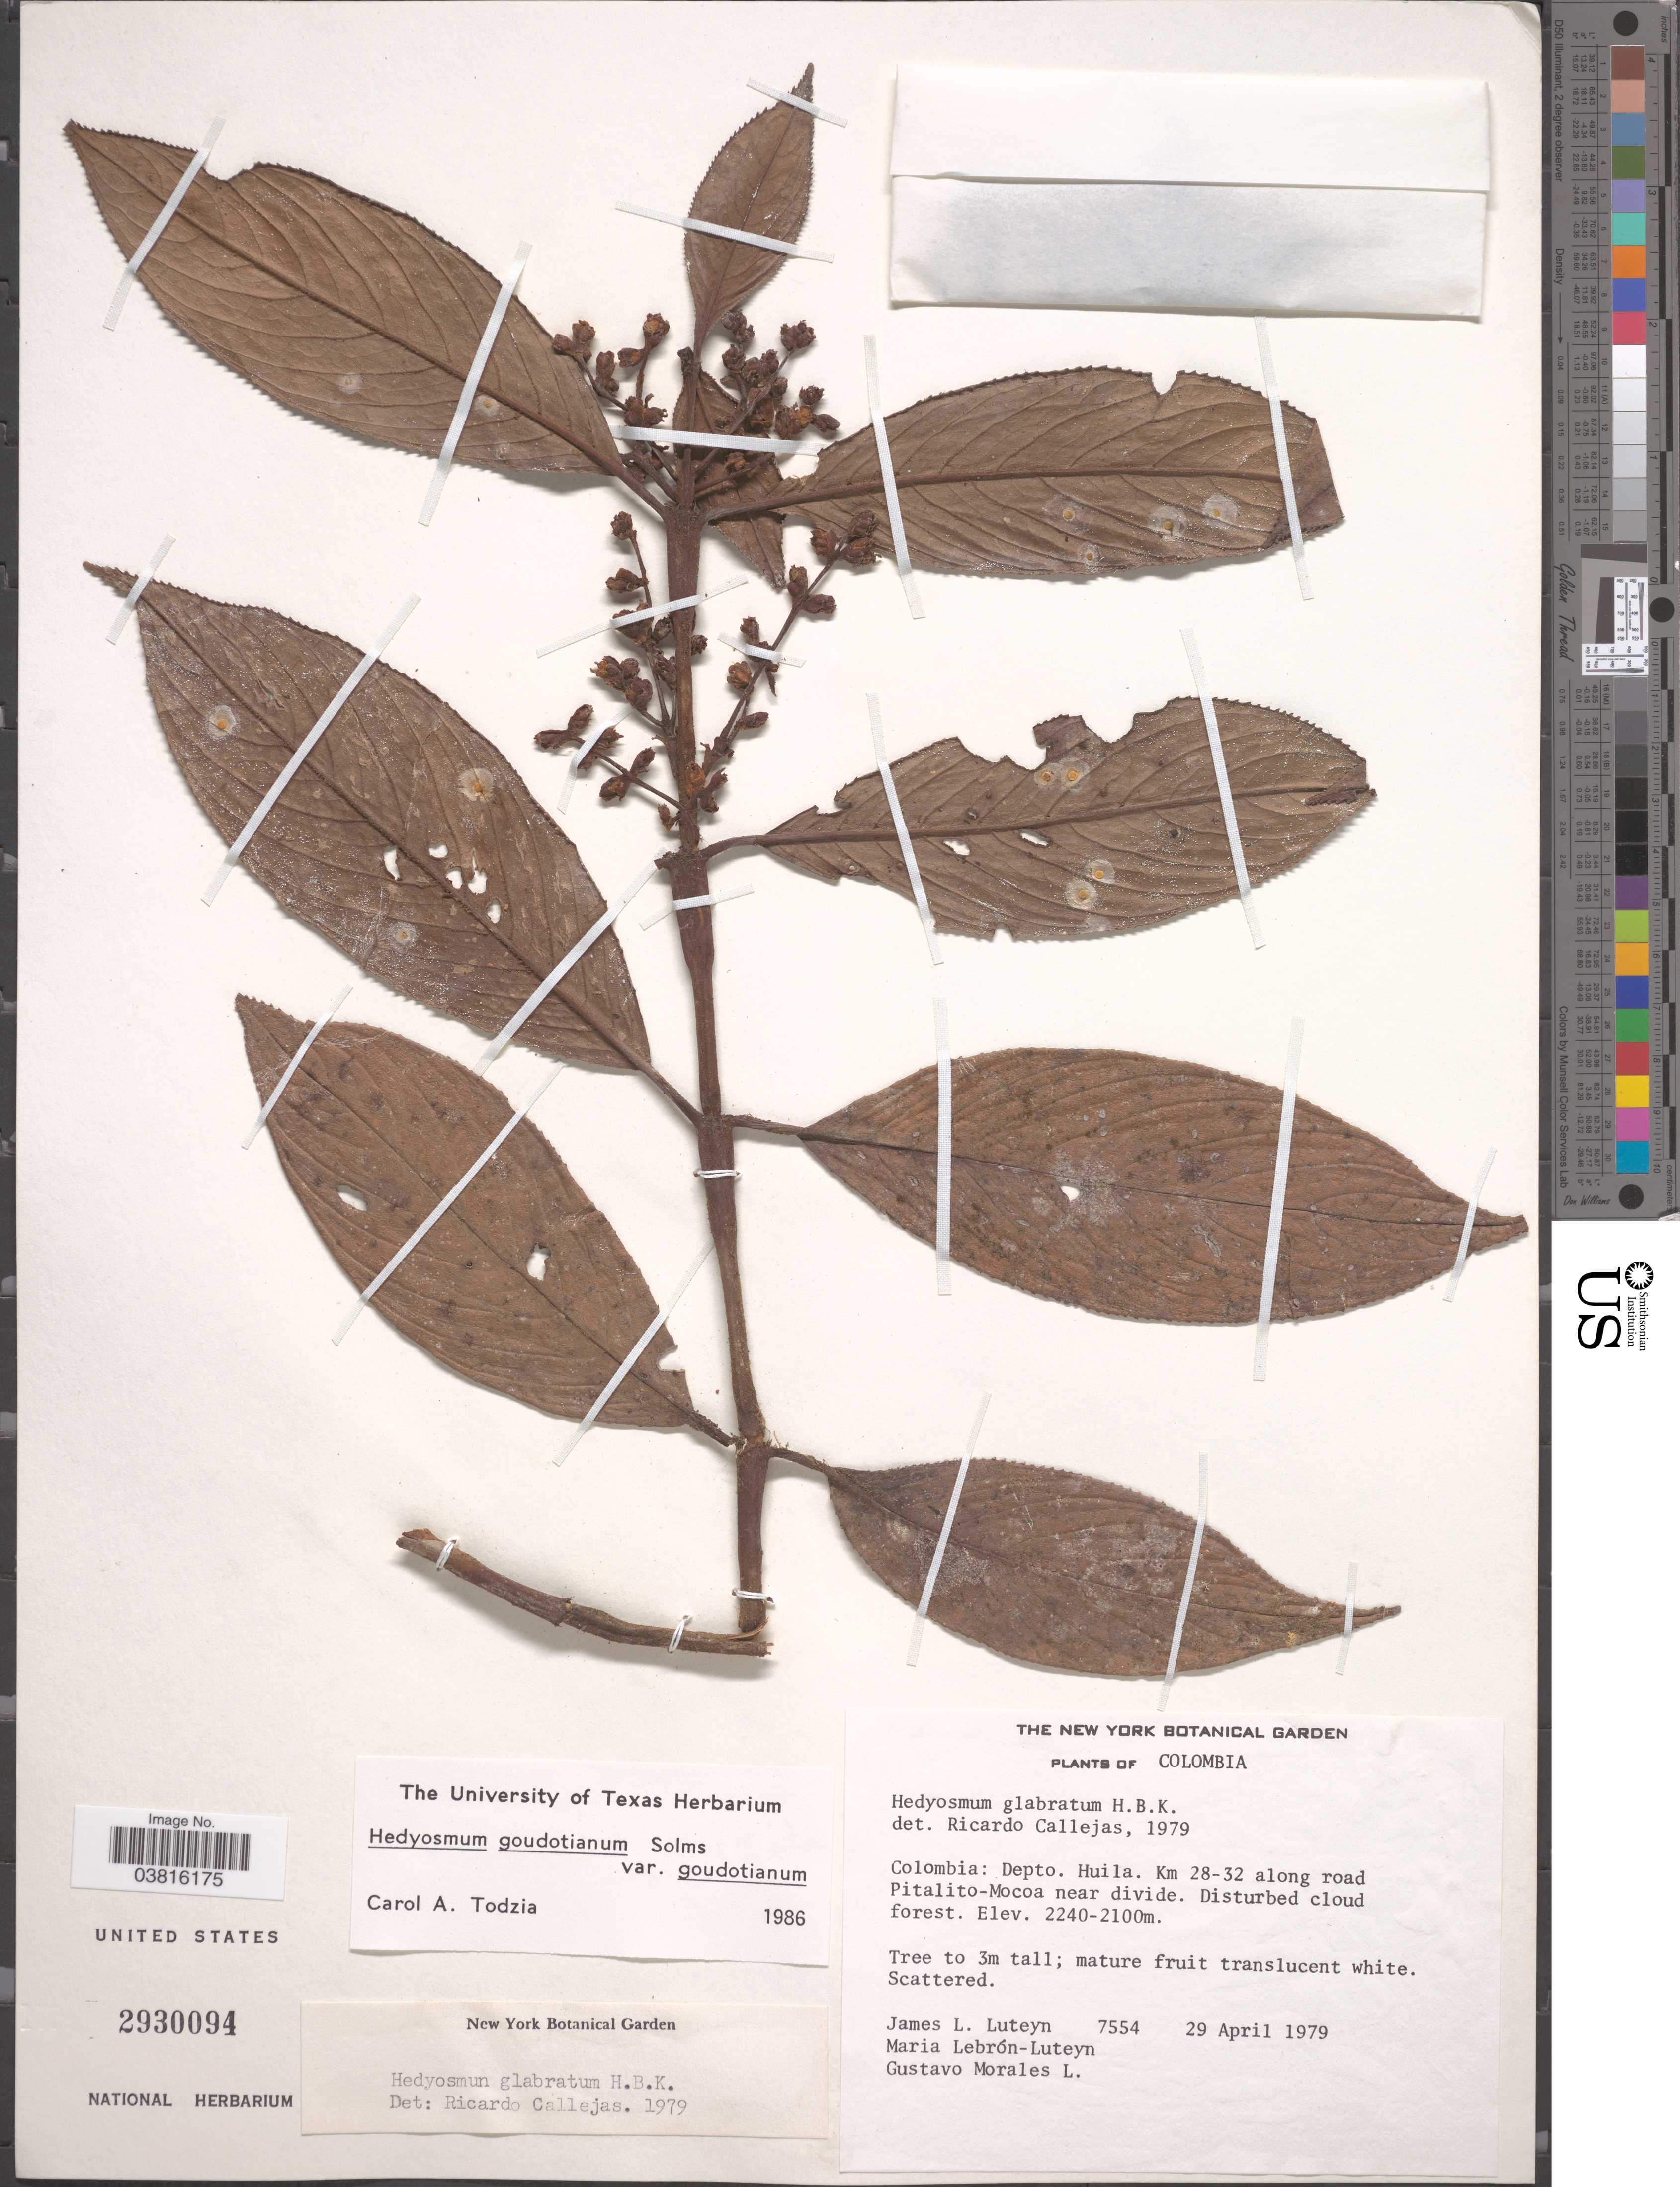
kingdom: Plantae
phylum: Tracheophyta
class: Magnoliopsida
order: Chloranthales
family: Chloranthaceae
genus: Hedyosmum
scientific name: Hedyosmum goudotianum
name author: Solms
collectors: J. L. Luteyn, M. L. Lebrón-Luteyn & G. Morales L.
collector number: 7554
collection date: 1979-04-29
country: Colombia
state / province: Huila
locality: Depto. Huila. Km 28-32 along road Pitalito-Mocoa near divide.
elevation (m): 2100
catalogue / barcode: US 2930094